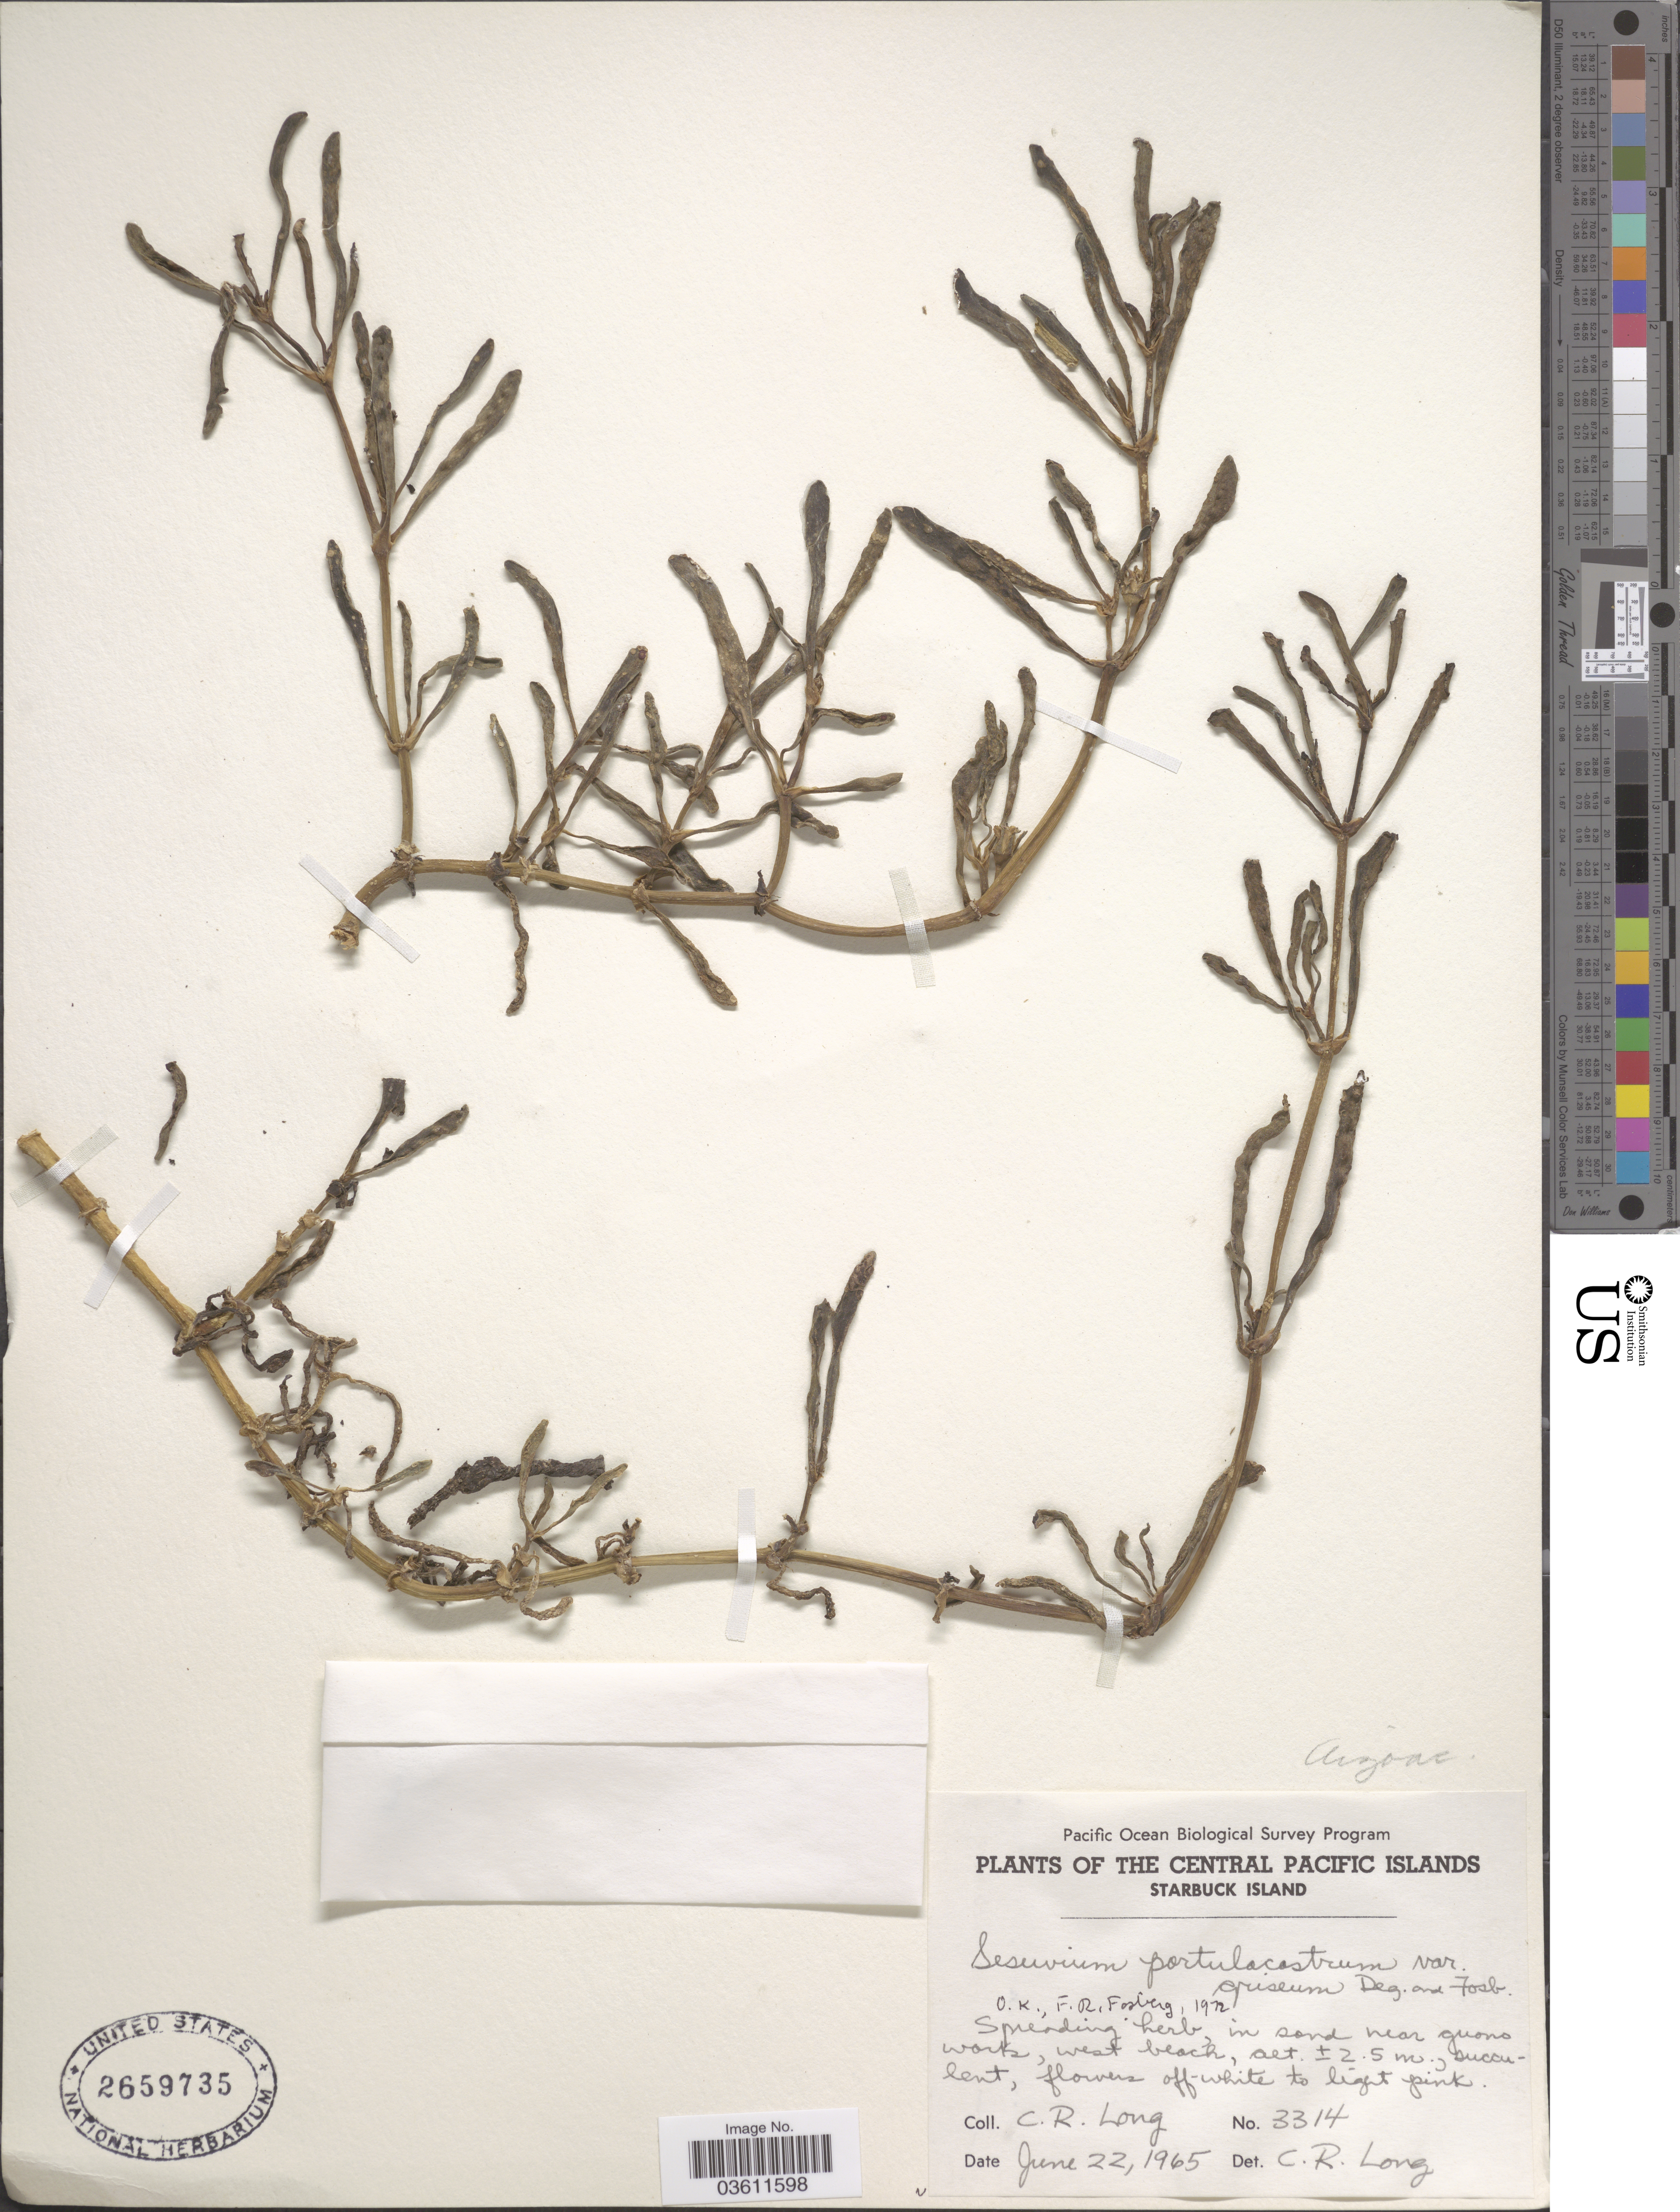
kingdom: Plantae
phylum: Tracheophyta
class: Magnoliopsida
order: Caryophyllales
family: Aizoaceae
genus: Sesuvium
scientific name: Sesuvium portulacastrum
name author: (L.) L.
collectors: C. R. Long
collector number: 3314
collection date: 1965-06-22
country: Kiribati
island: Starbuck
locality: The Central Pacific Islands. Starbuck Island. West beach.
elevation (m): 2.5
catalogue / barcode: US 2659735